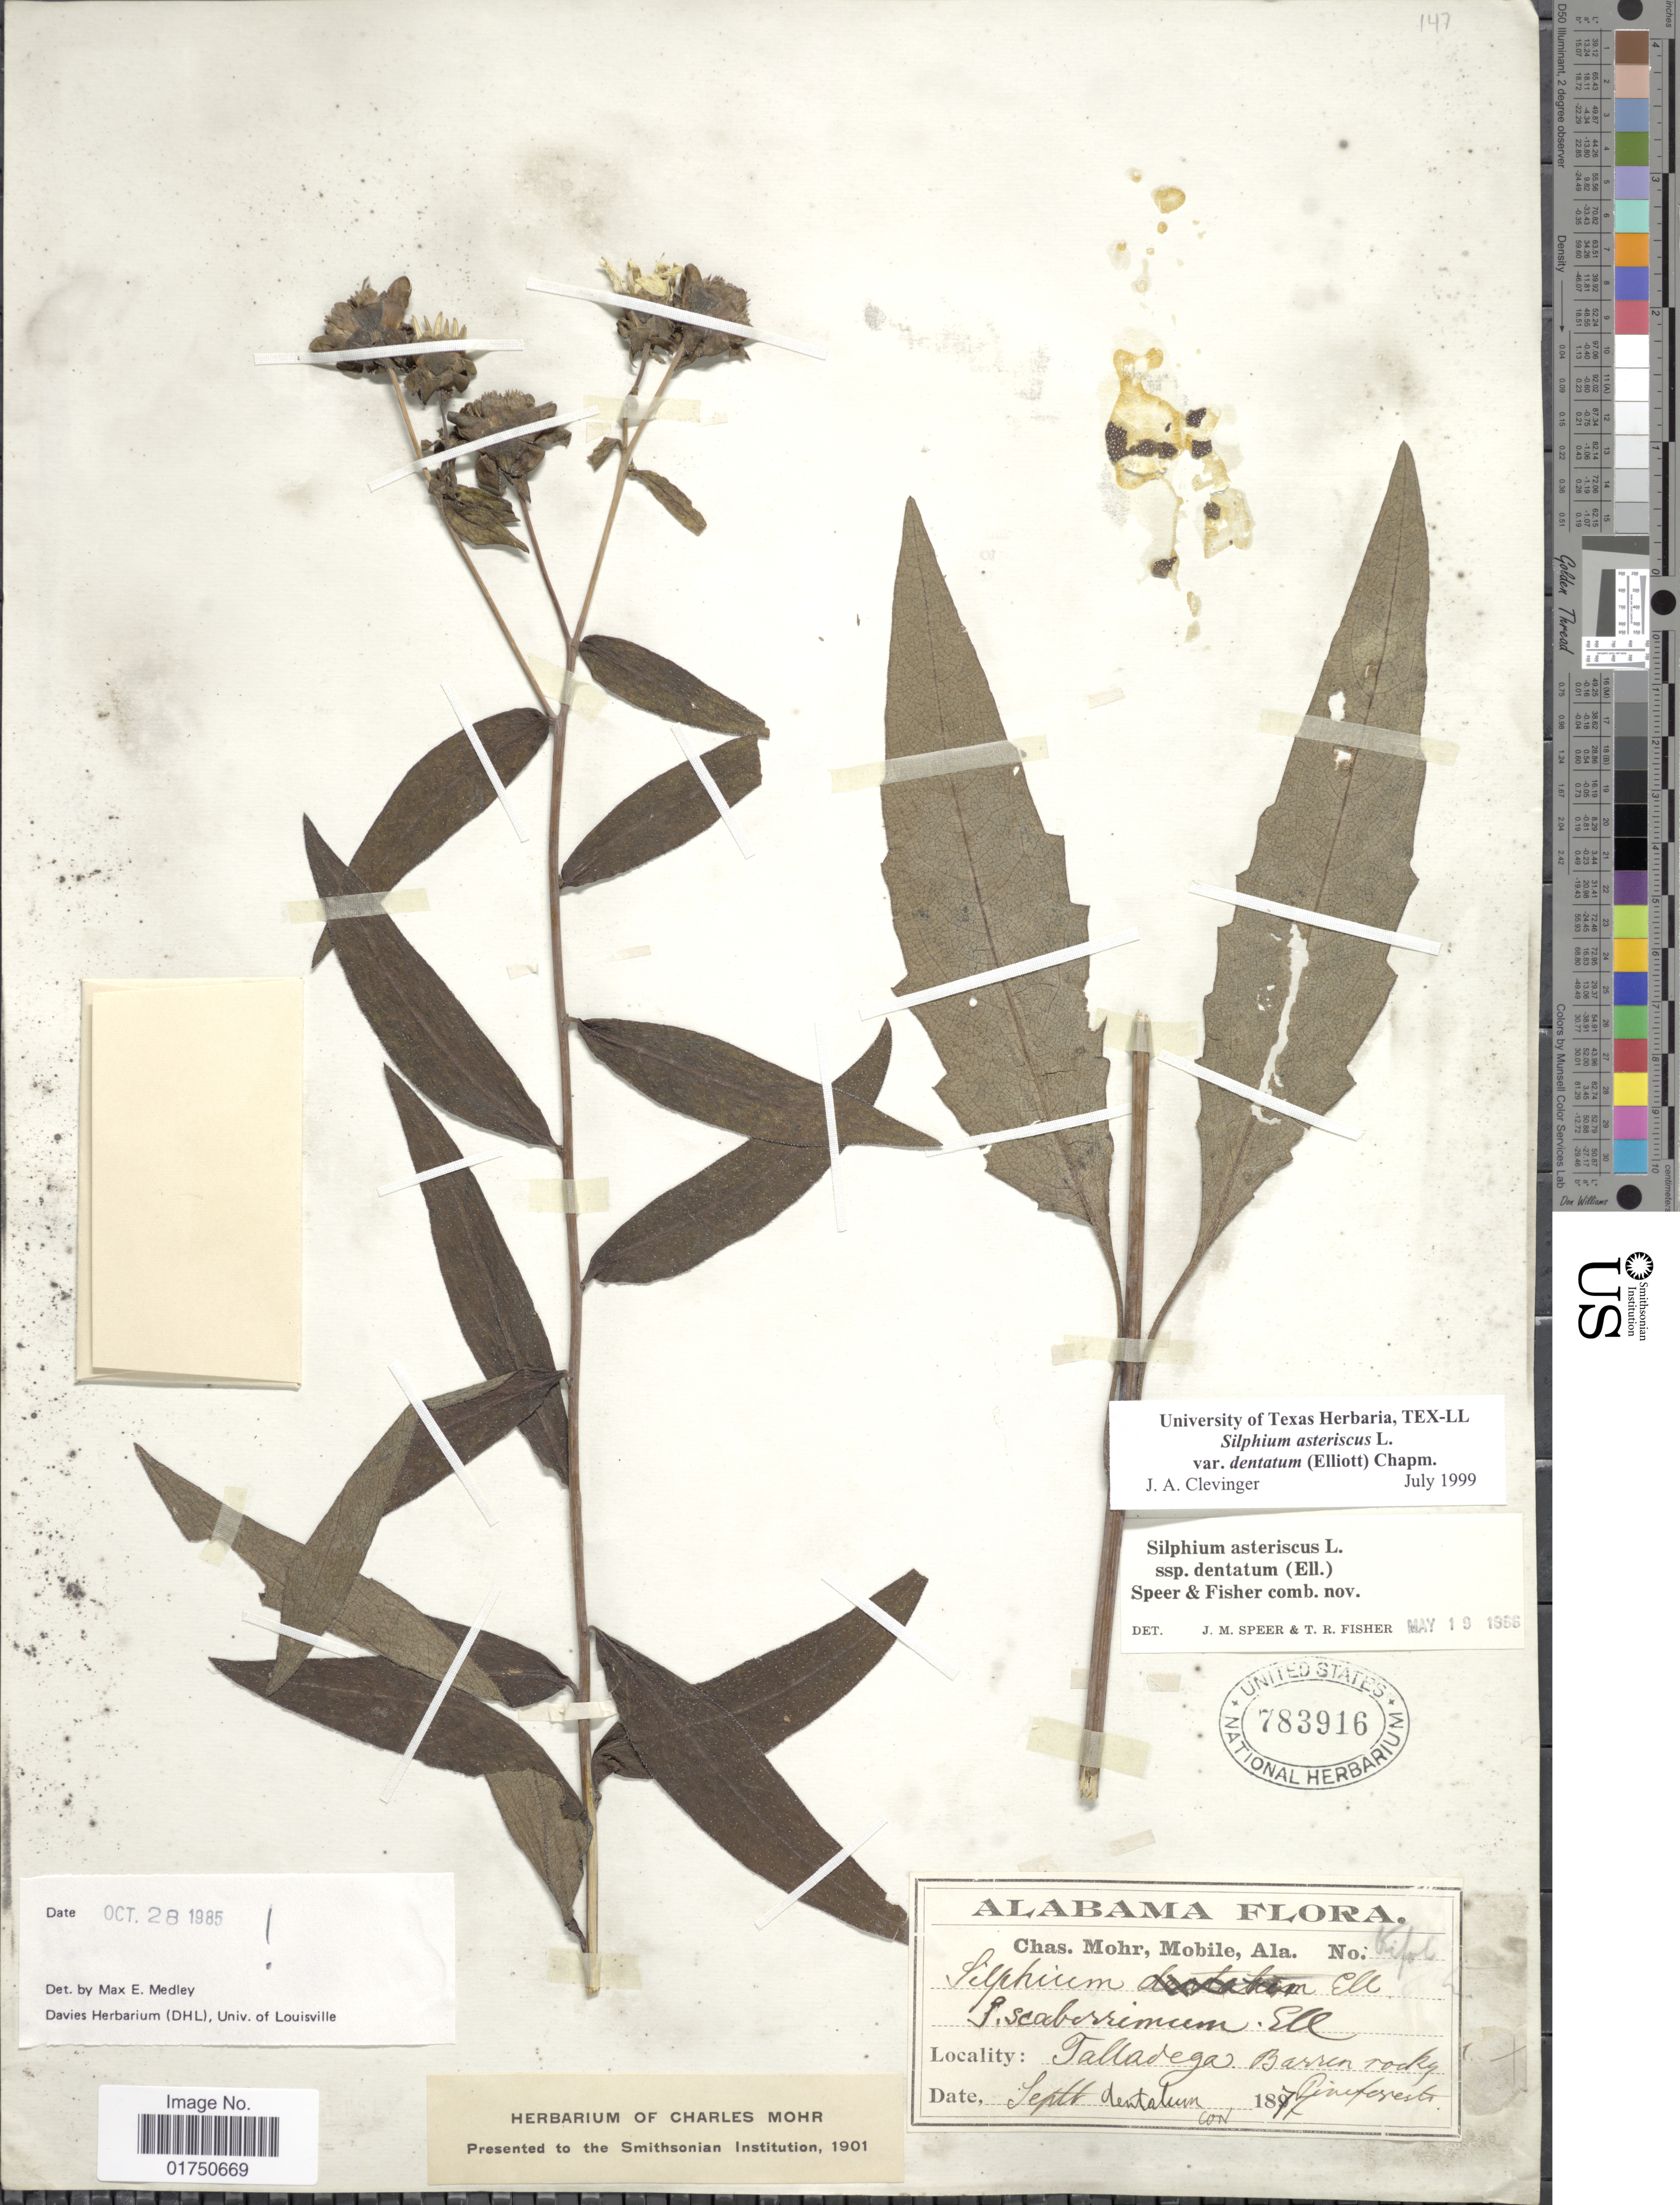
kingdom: Plantae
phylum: Tracheophyta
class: Magnoliopsida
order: Asterales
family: Asteraceae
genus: Silphium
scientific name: Silphium asteriscus var. dentatum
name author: (Elliott) Chapm.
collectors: Mohr, C. T. (herbarium)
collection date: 1877-09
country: United States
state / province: Alabama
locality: Talladega Barren rocky Pineforests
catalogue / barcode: US 783916